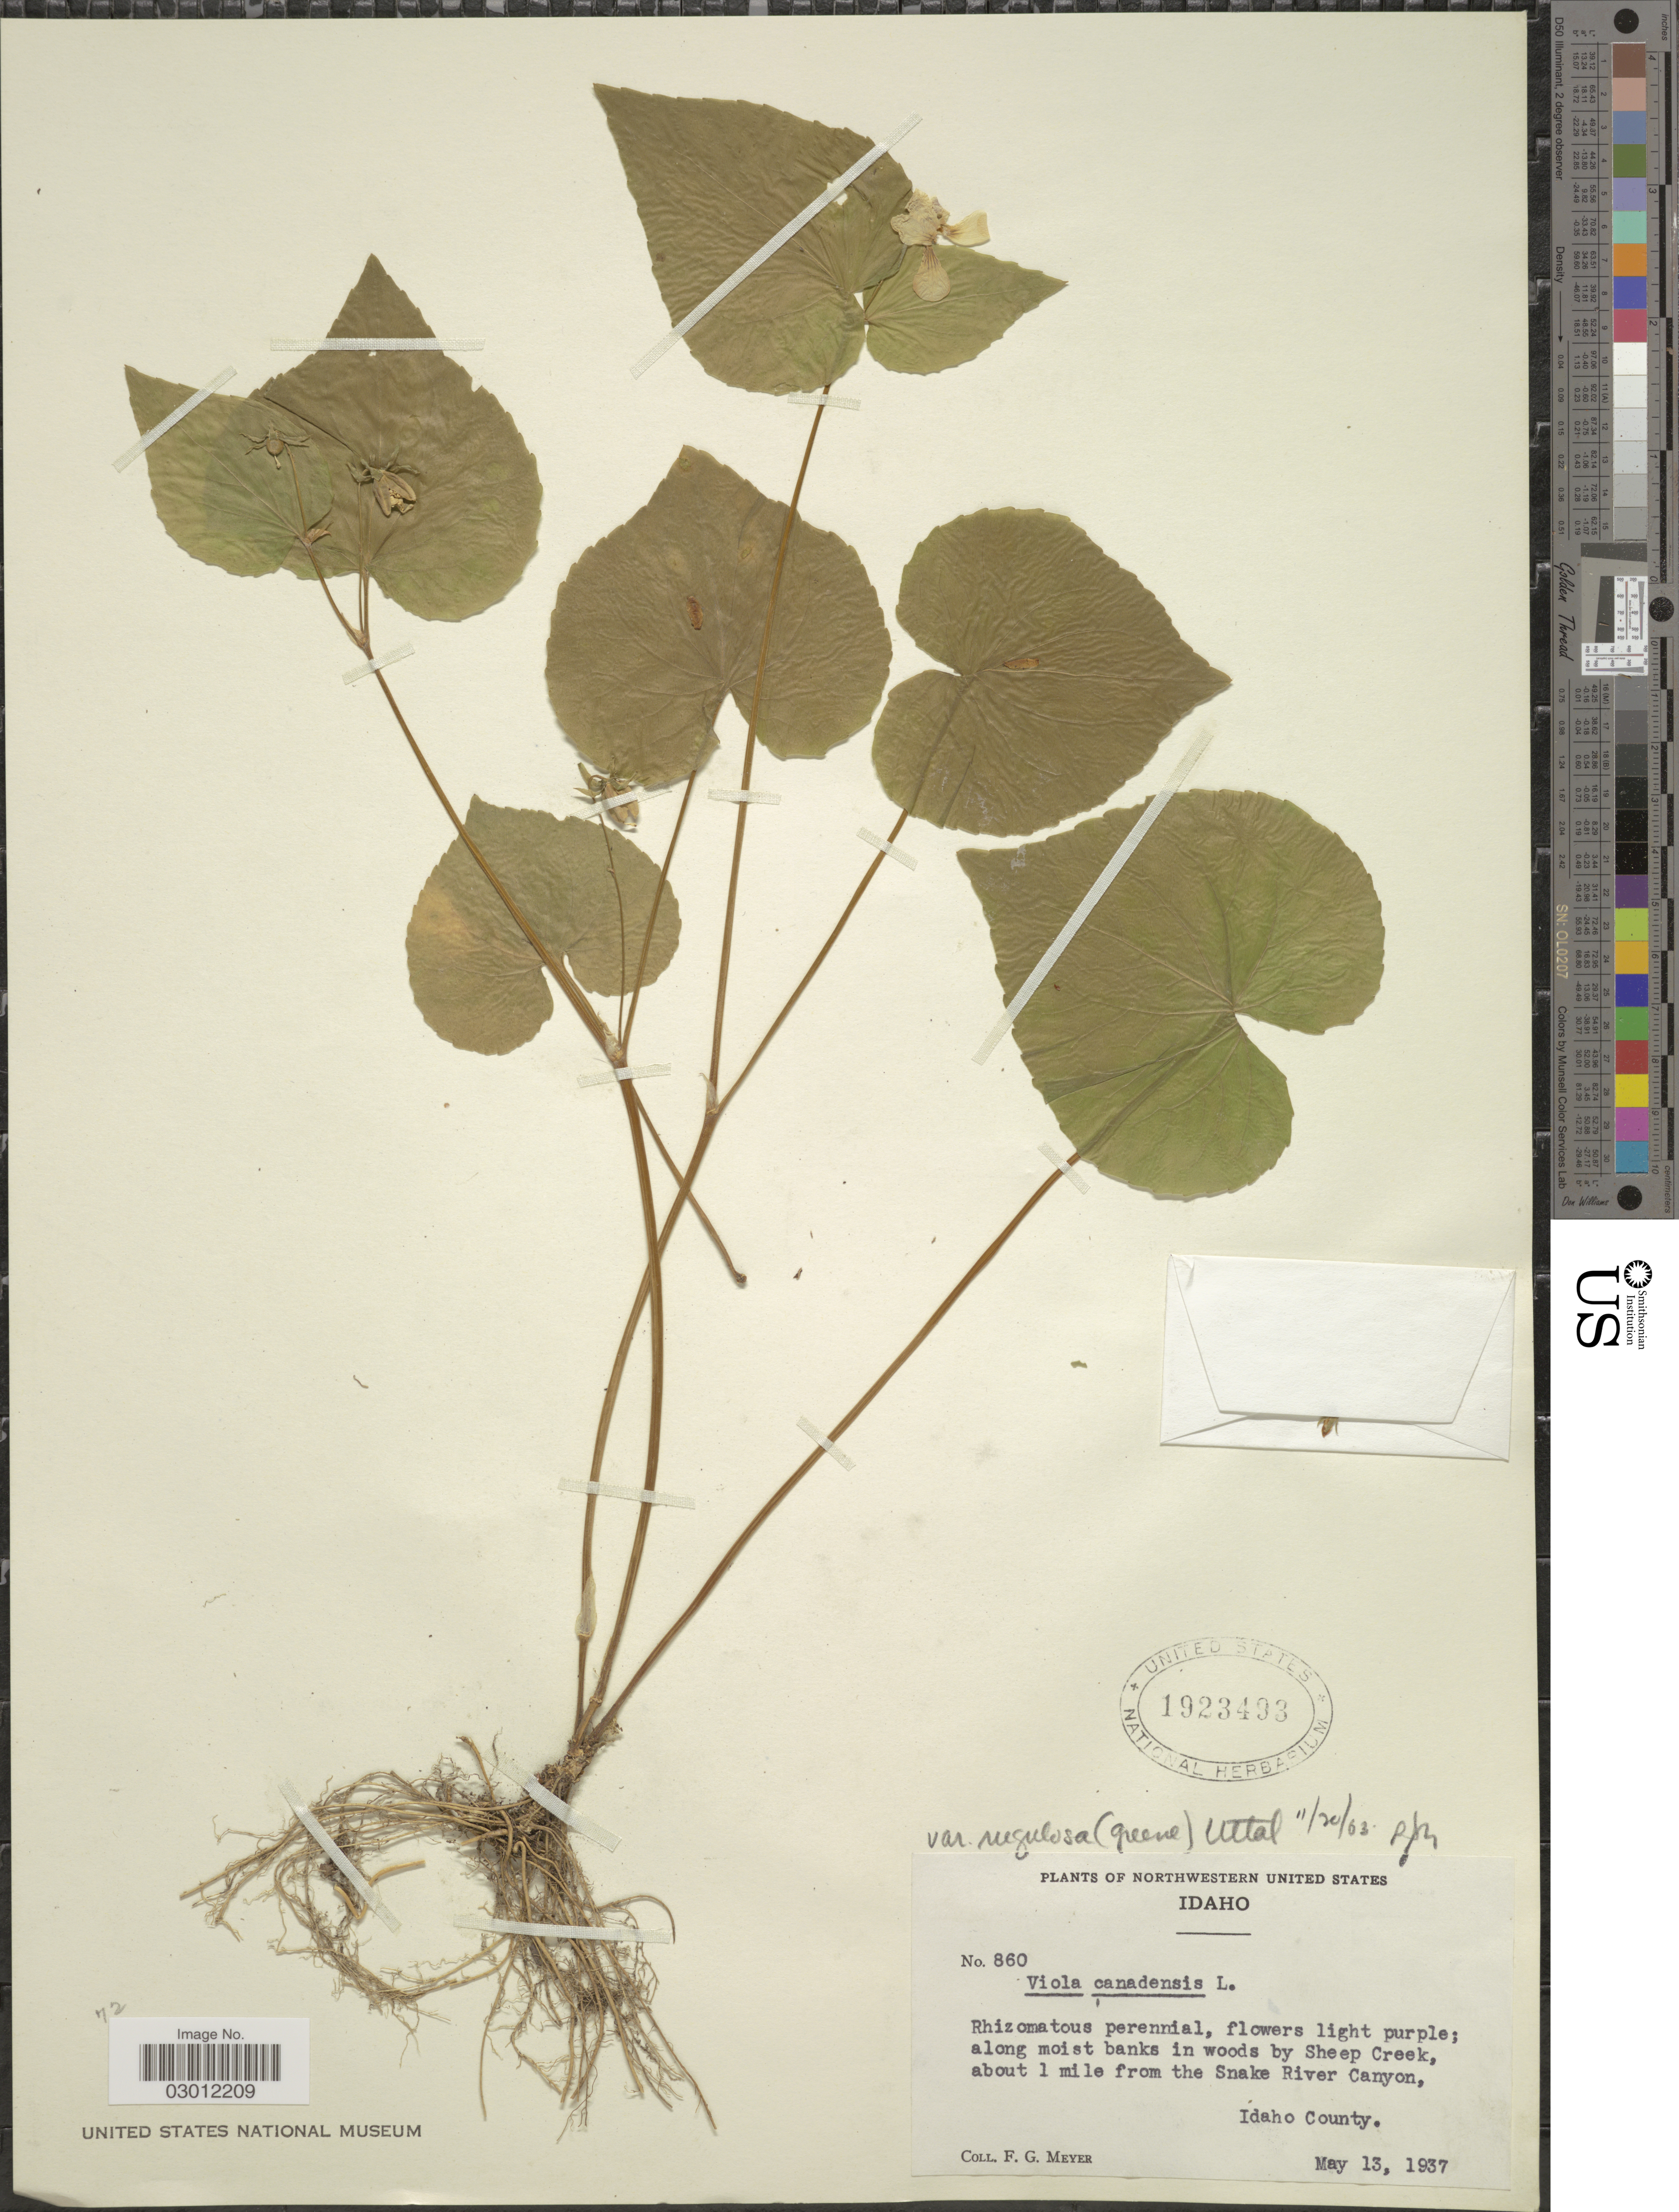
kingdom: Plantae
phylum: Tracheophyta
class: Magnoliopsida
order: Malpighiales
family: Violaceae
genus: Viola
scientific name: Viola canadensis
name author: L.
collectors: F. G. Meyer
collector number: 860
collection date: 1937-05-13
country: United States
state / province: Idaho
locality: Northwestern United States. Along moist banks in woods by Sheep Creek, about 1 mile from the Snake River Canyon, Idaho County.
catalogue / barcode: US 1923493